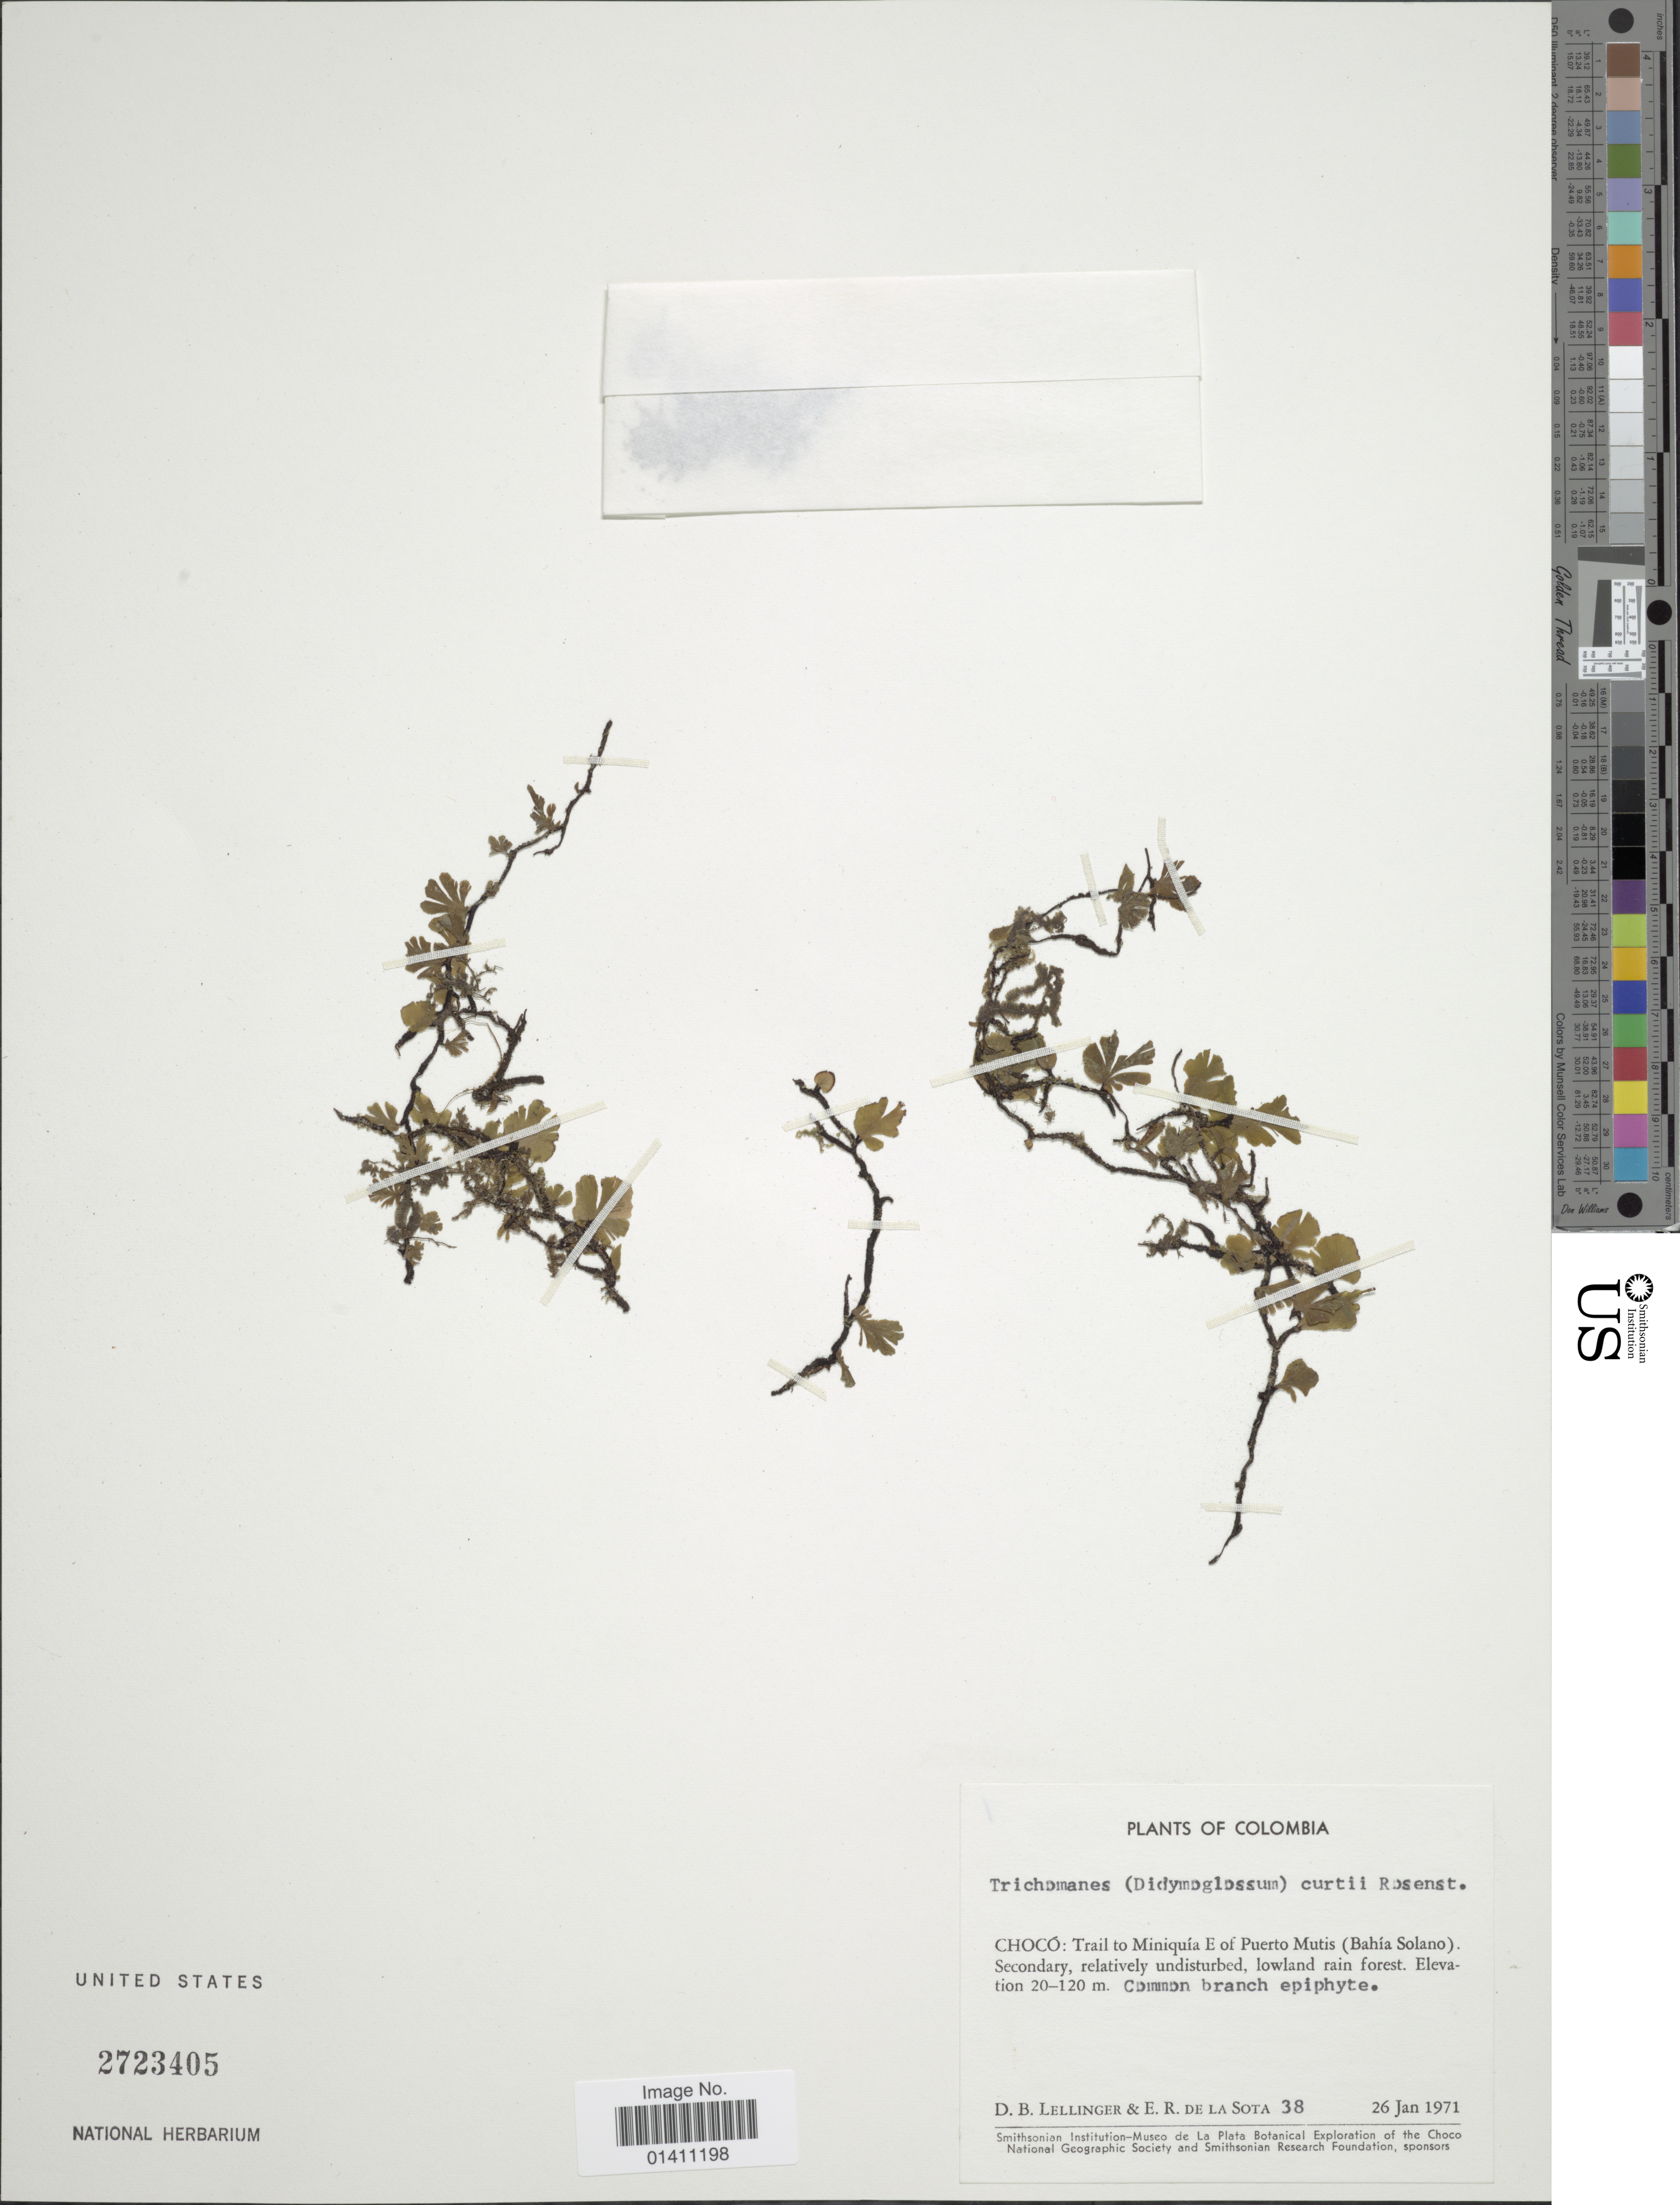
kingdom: Plantae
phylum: Tracheophyta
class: Polypodiopsida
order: Hymenophyllales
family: Hymenophyllaceae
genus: Didymoglossum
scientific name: Didymoglossum curtii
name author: (Rosenst.) Pic. Serm.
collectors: D. B. Lellinger & E. R. de la Sota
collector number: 38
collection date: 1971-01-26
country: Colombia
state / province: Chocó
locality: Trail to Miniquia E of Puerto Mutis (Bahia Solano).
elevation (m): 20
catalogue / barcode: US 2723405